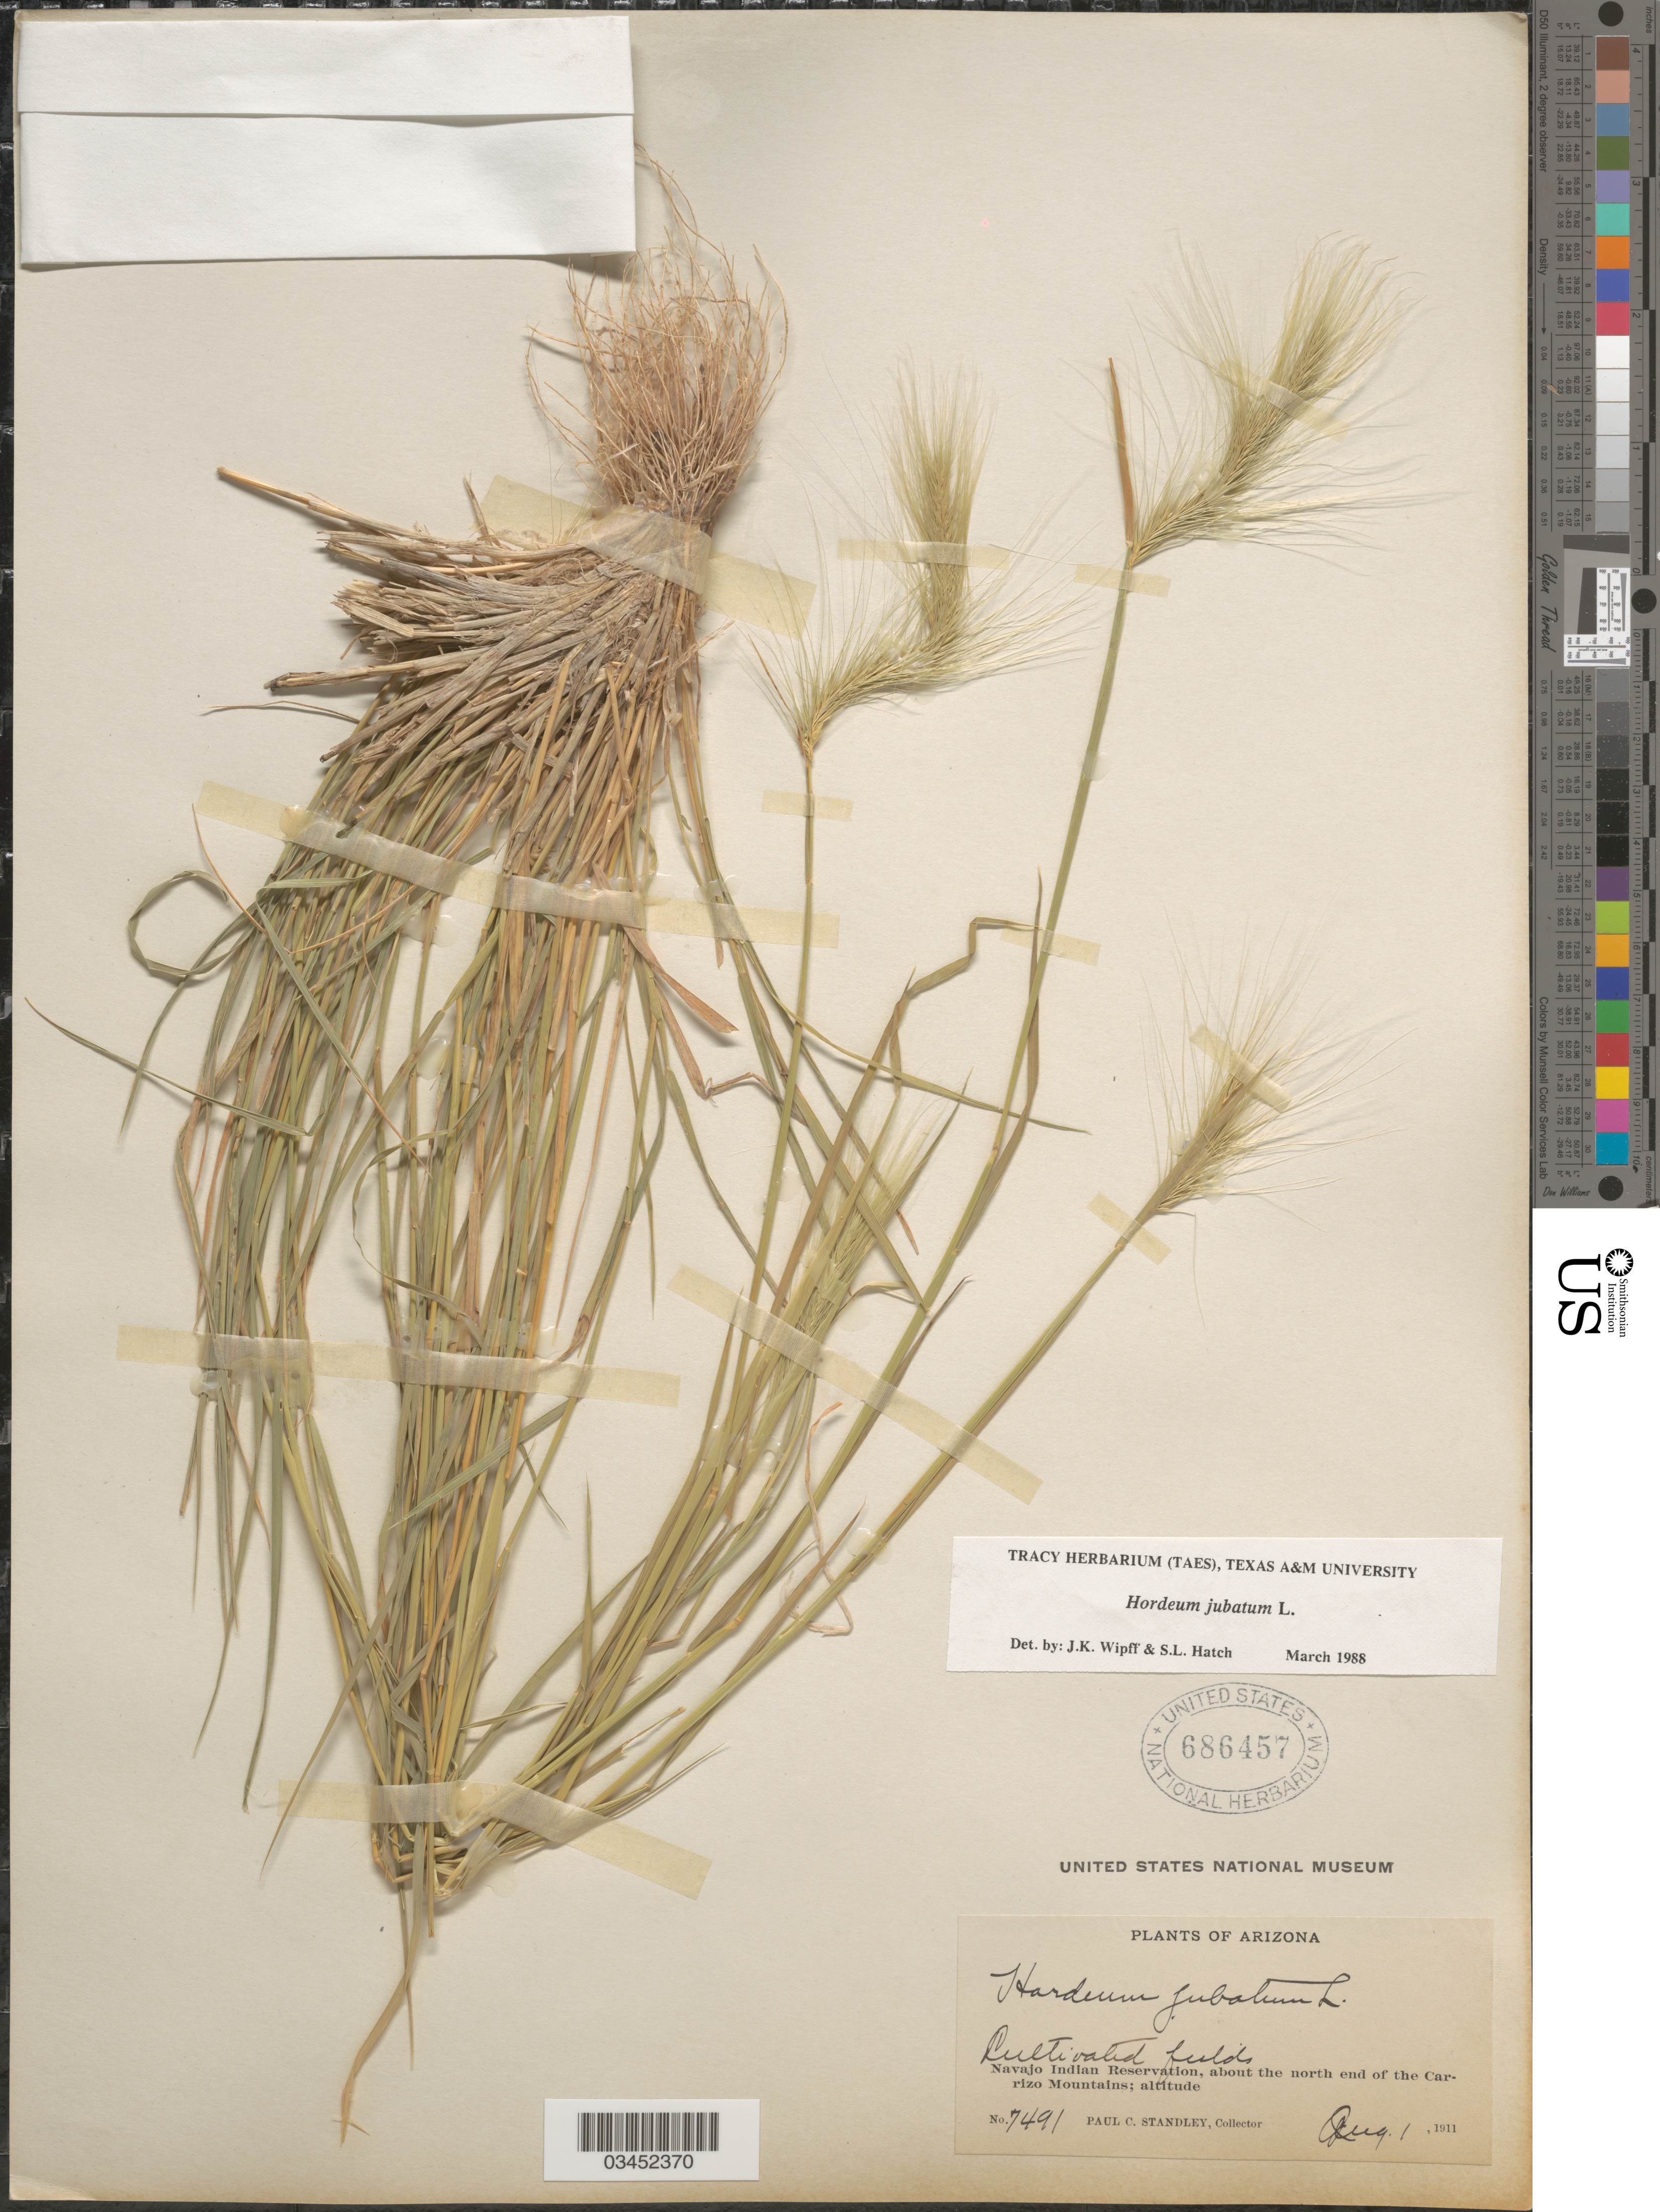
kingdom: Plantae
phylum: Tracheophyta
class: Liliopsida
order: Poales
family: Poaceae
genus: Hordeum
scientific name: Hordeum jubatum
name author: L.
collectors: P. C. Standley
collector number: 7491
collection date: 1911-08-01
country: United States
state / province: Arizona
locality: Cultivated fields. Navajo Indian Reservation, about the north end of the Carrizo Mountains.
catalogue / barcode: US 686457